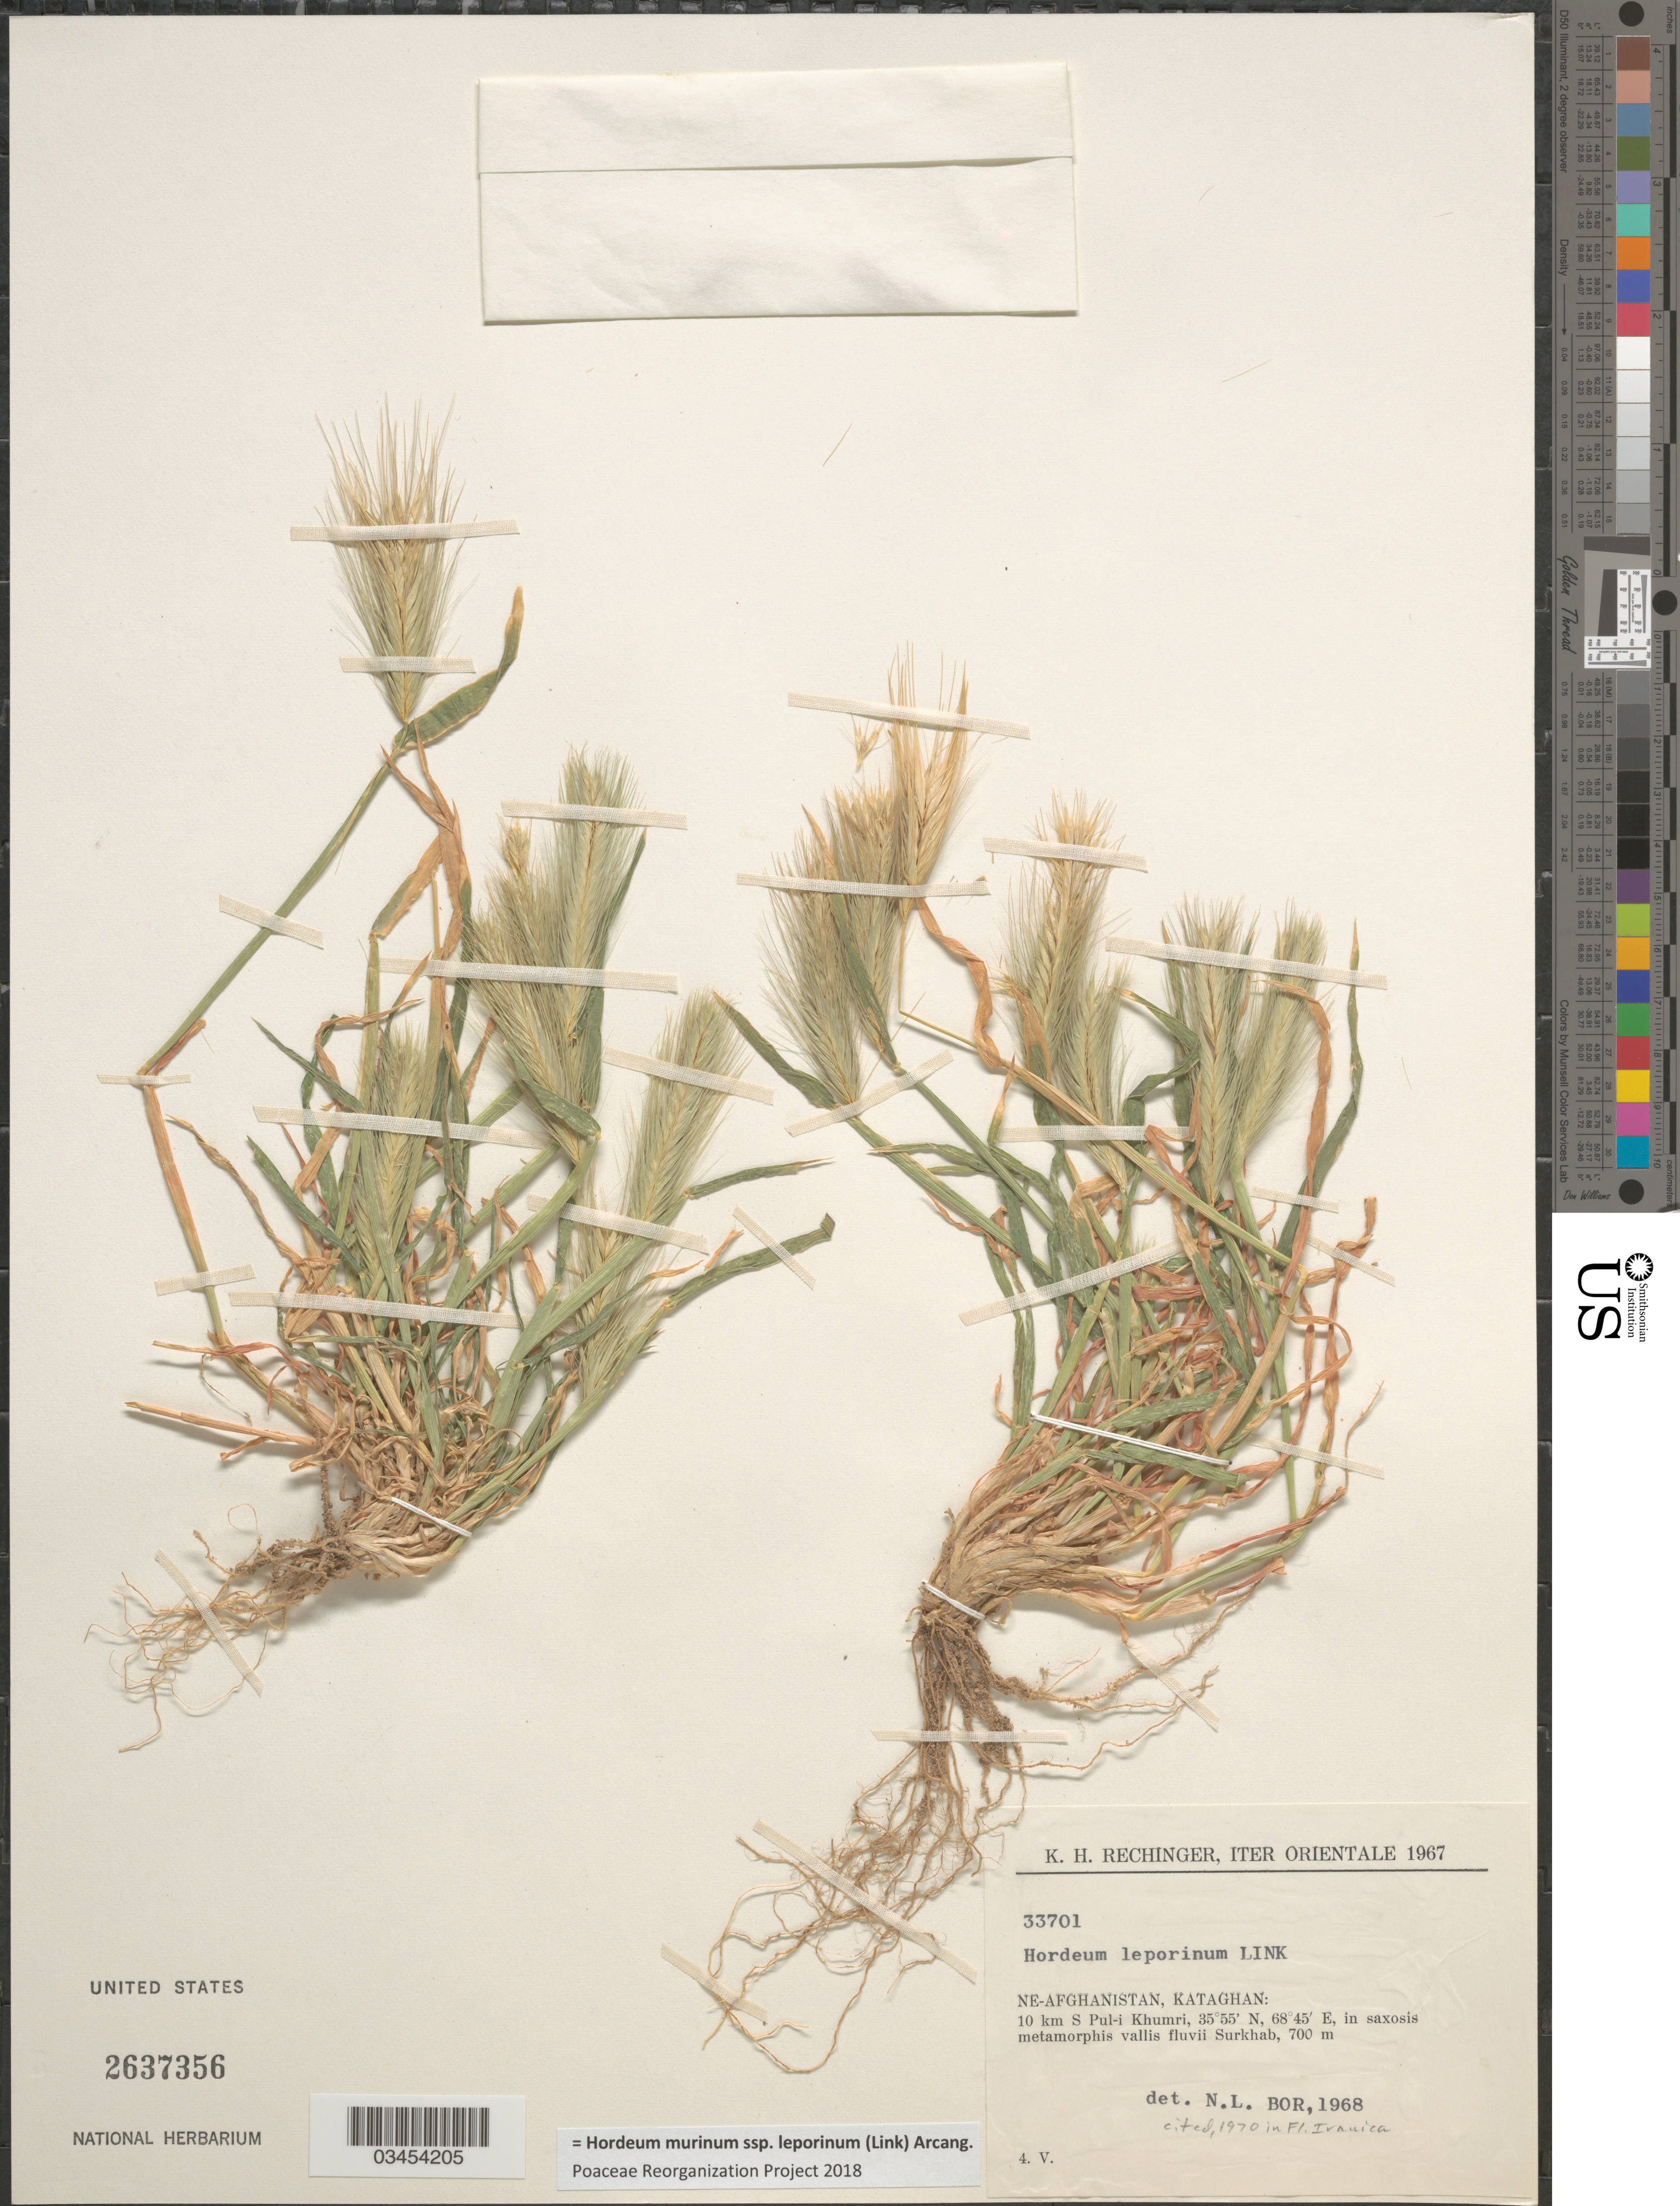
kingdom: Plantae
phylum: Tracheophyta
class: Liliopsida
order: Poales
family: Poaceae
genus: Hordeum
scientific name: Hordeum murinum subsp. leporinum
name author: (Link) Arcang.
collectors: K. H. Rechinger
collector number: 33701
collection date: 1967-05-04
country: Afghanistan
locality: Iter Orientale 1967. NE-Afghanistan, Kataghan: 10 km S Pul-i Khumri, in saxosis metamorphis vallis fluvii Surkhab.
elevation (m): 700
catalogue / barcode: US 2637356